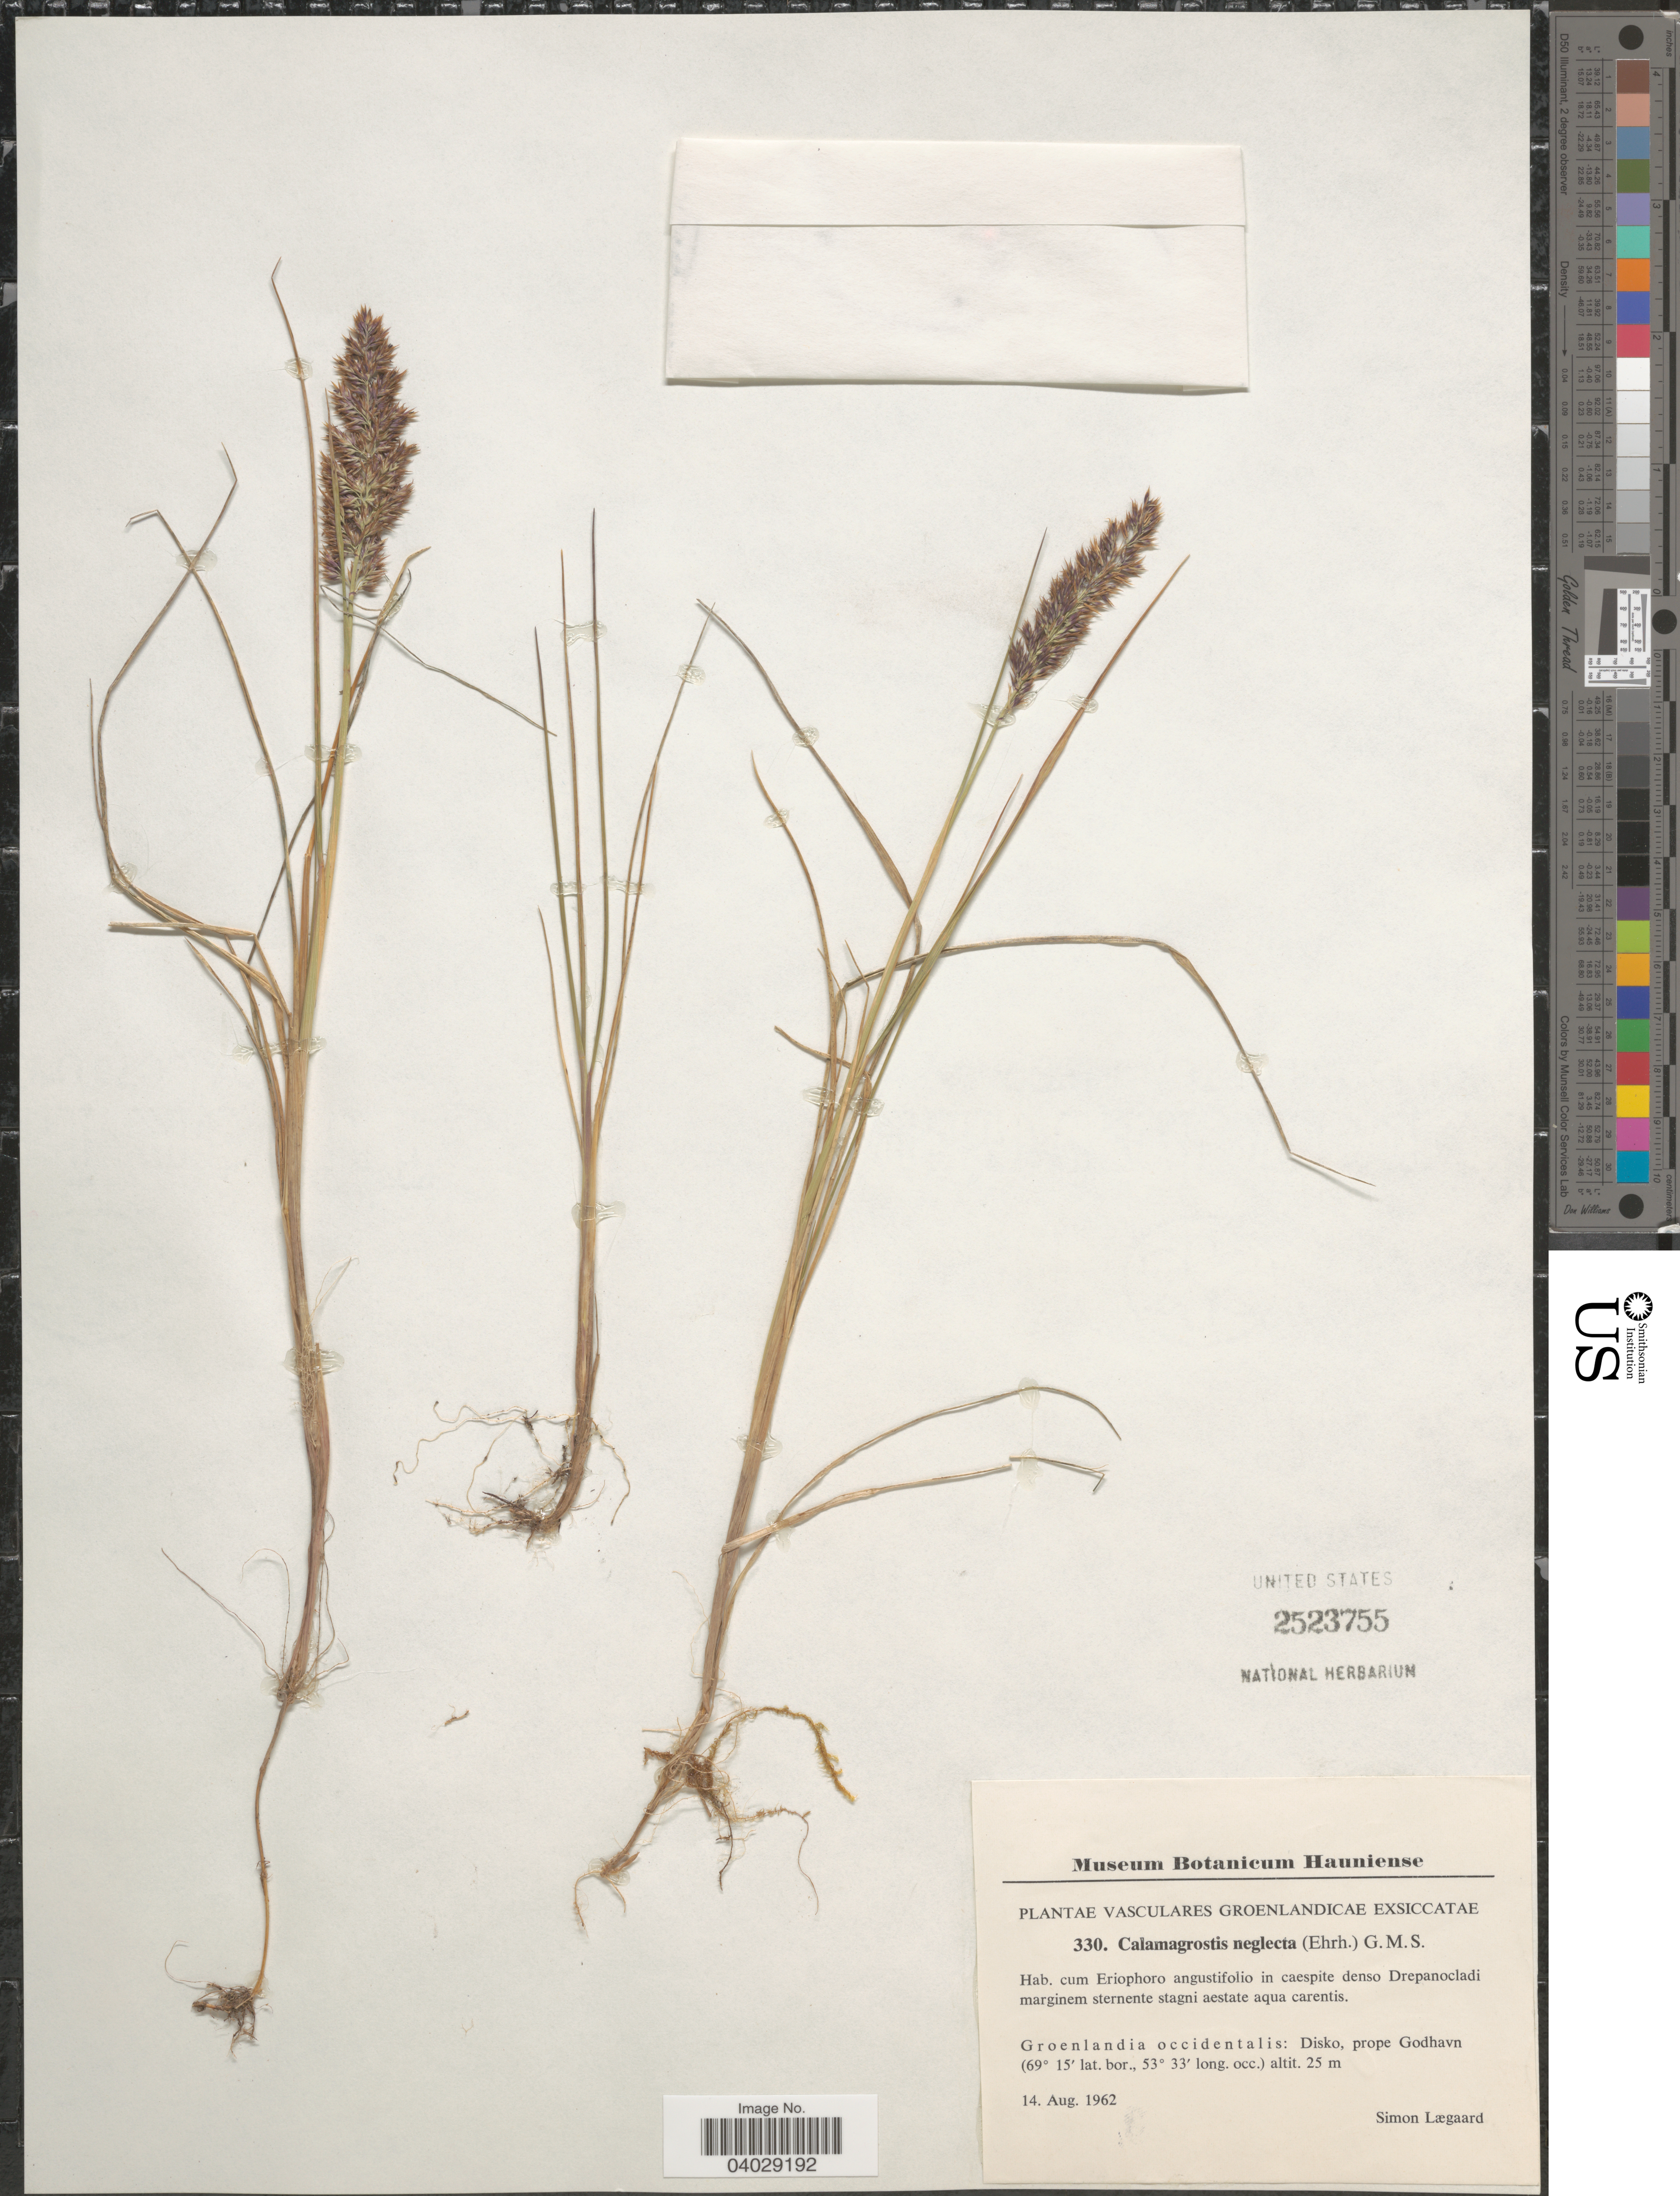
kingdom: Plantae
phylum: Tracheophyta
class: Liliopsida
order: Poales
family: Poaceae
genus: Calamagrostis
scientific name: Calamagrostis neglecta (Ehrh.) Gaertner et al.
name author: (Ehrhart) G. Gaertn. et al.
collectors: S. Lægaard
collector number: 330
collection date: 1962-08-14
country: Greenland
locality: Groenlandia occidentalis: Disko, prope Godhavn.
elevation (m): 25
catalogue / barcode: US 2523755